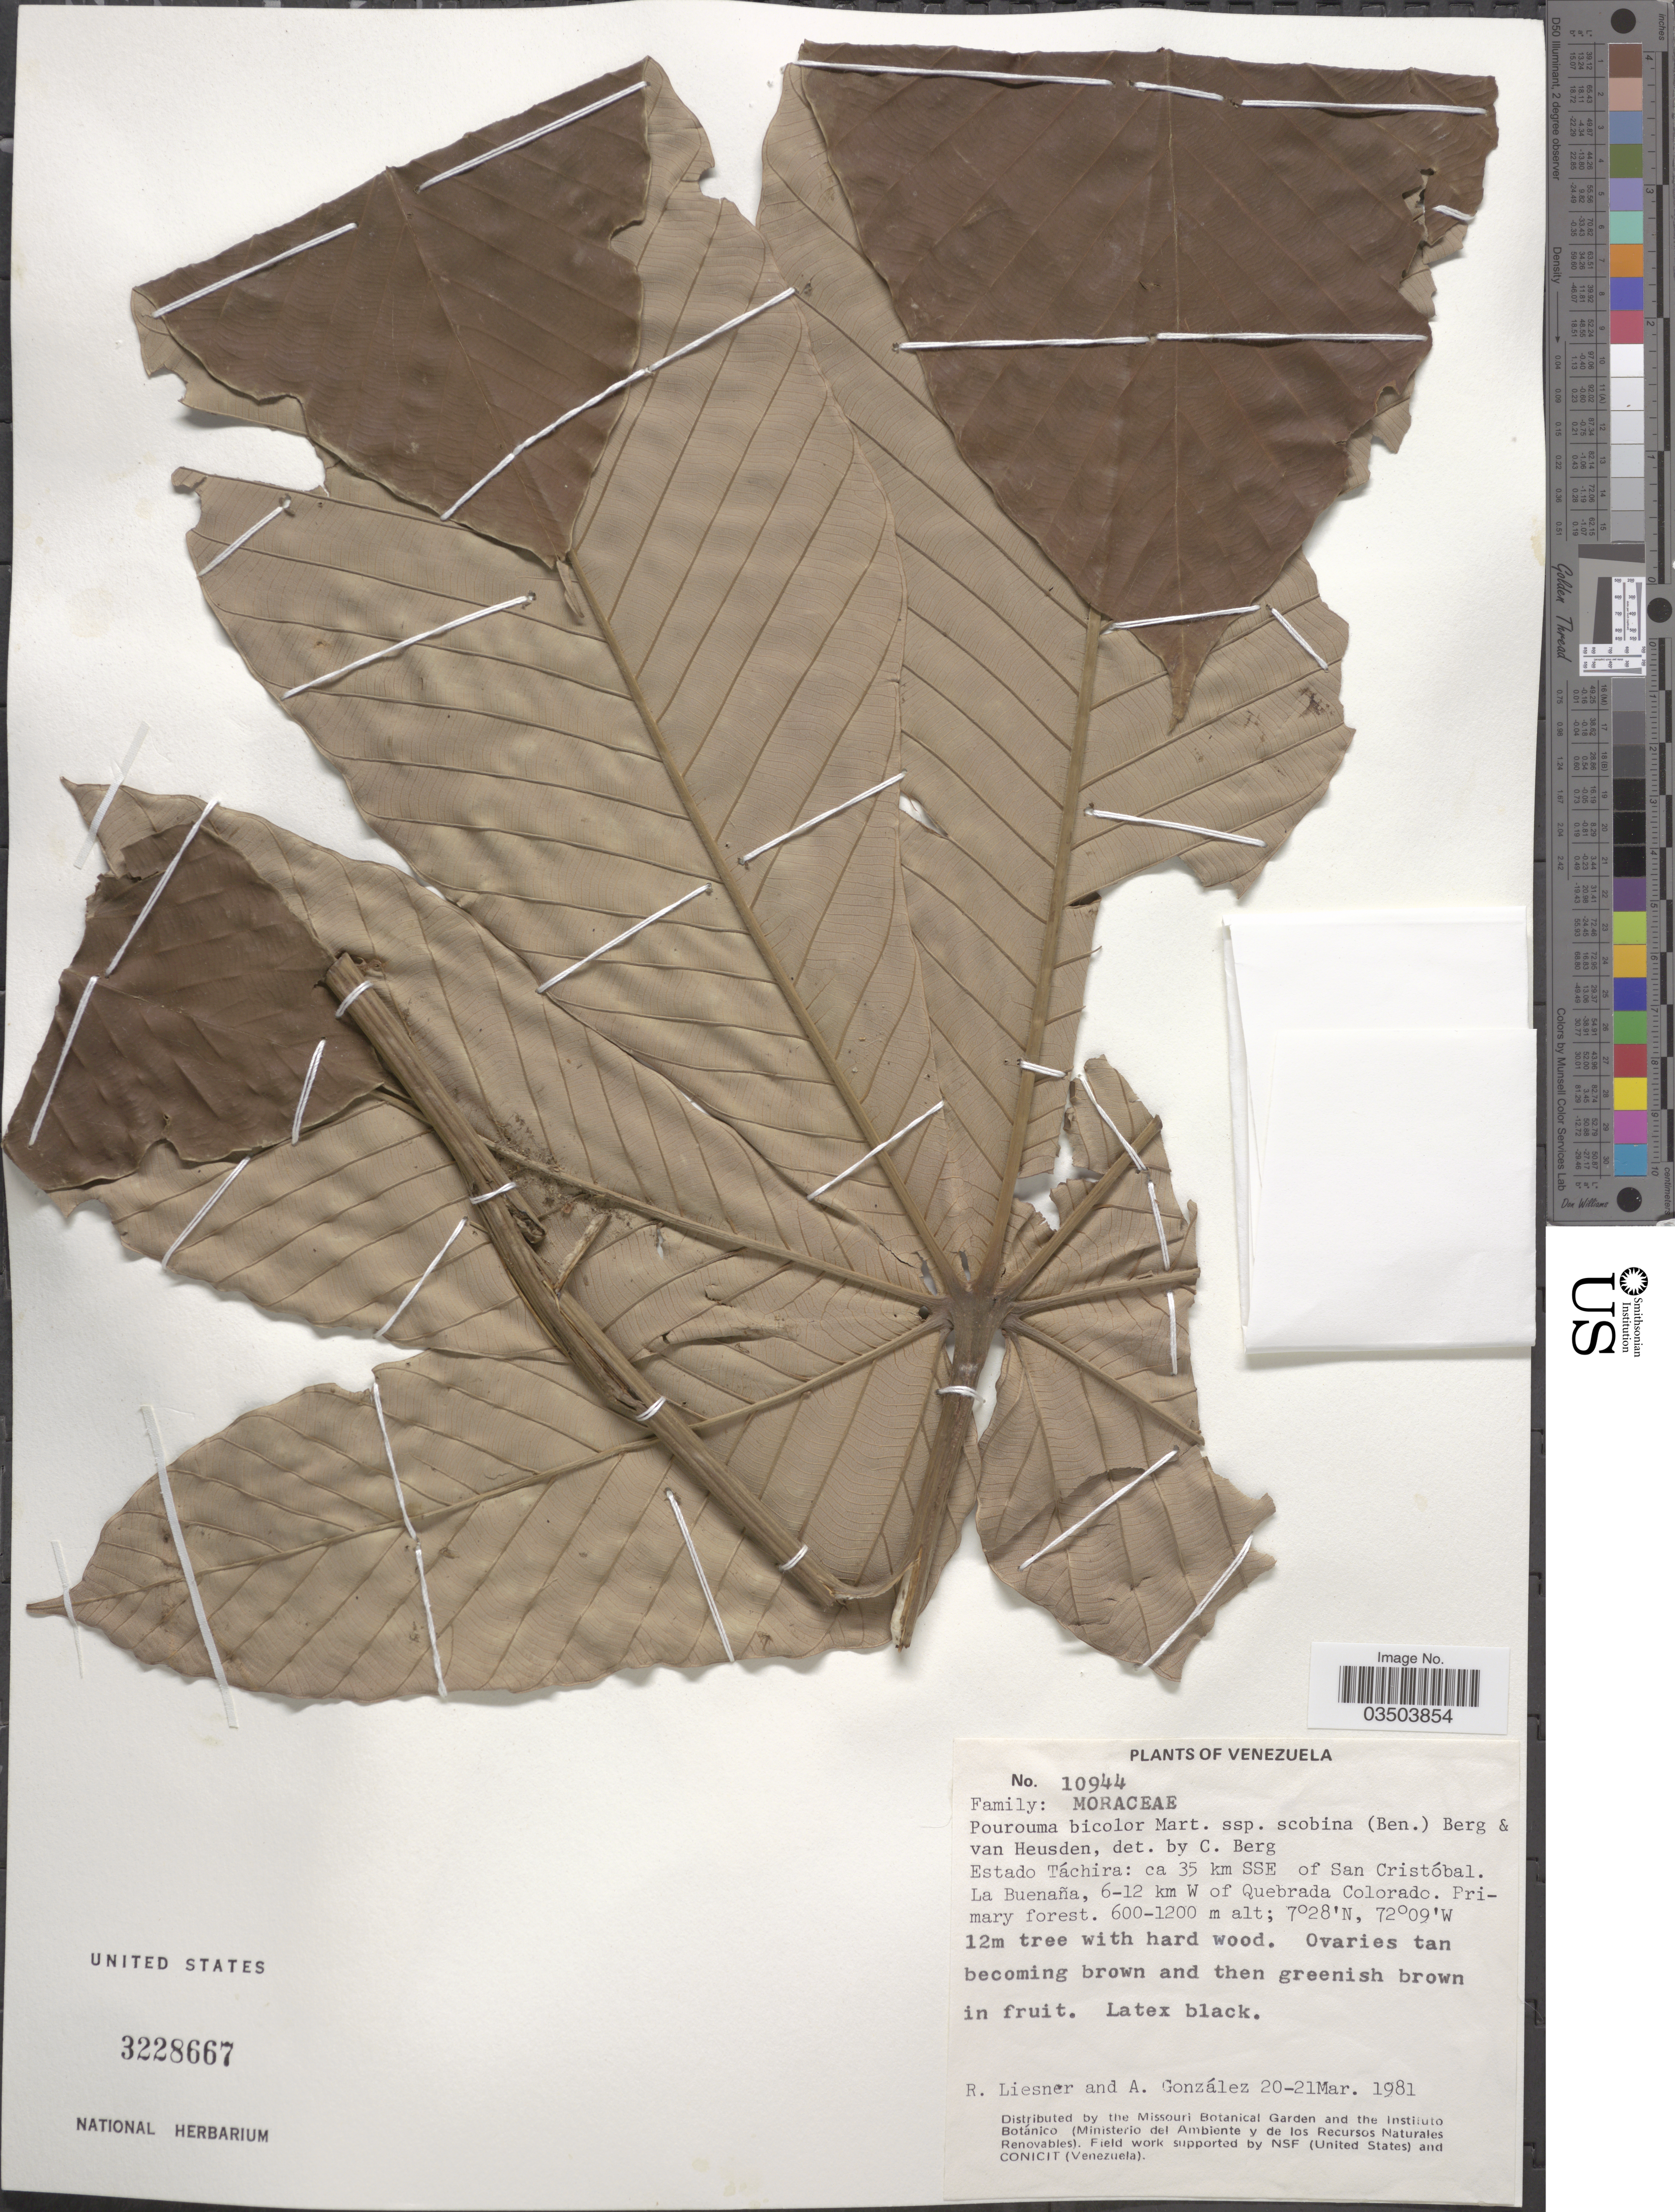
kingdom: Plantae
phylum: Tracheophyta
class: Magnoliopsida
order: Rosales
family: Urticaceae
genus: Pourouma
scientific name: Pourouma bicolor subsp. scobina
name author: (Benoist) C.C. Berg & Heusden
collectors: R. L. Liesner & A. C. González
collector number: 10944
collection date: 1981-03-20/1981-03-21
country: Venezuela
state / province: Tachira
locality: Ca 35 km SSE of San Cristóbal. La Buenaña, 6-12 km W of Quebrada Colorado.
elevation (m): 600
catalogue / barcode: US 3228667